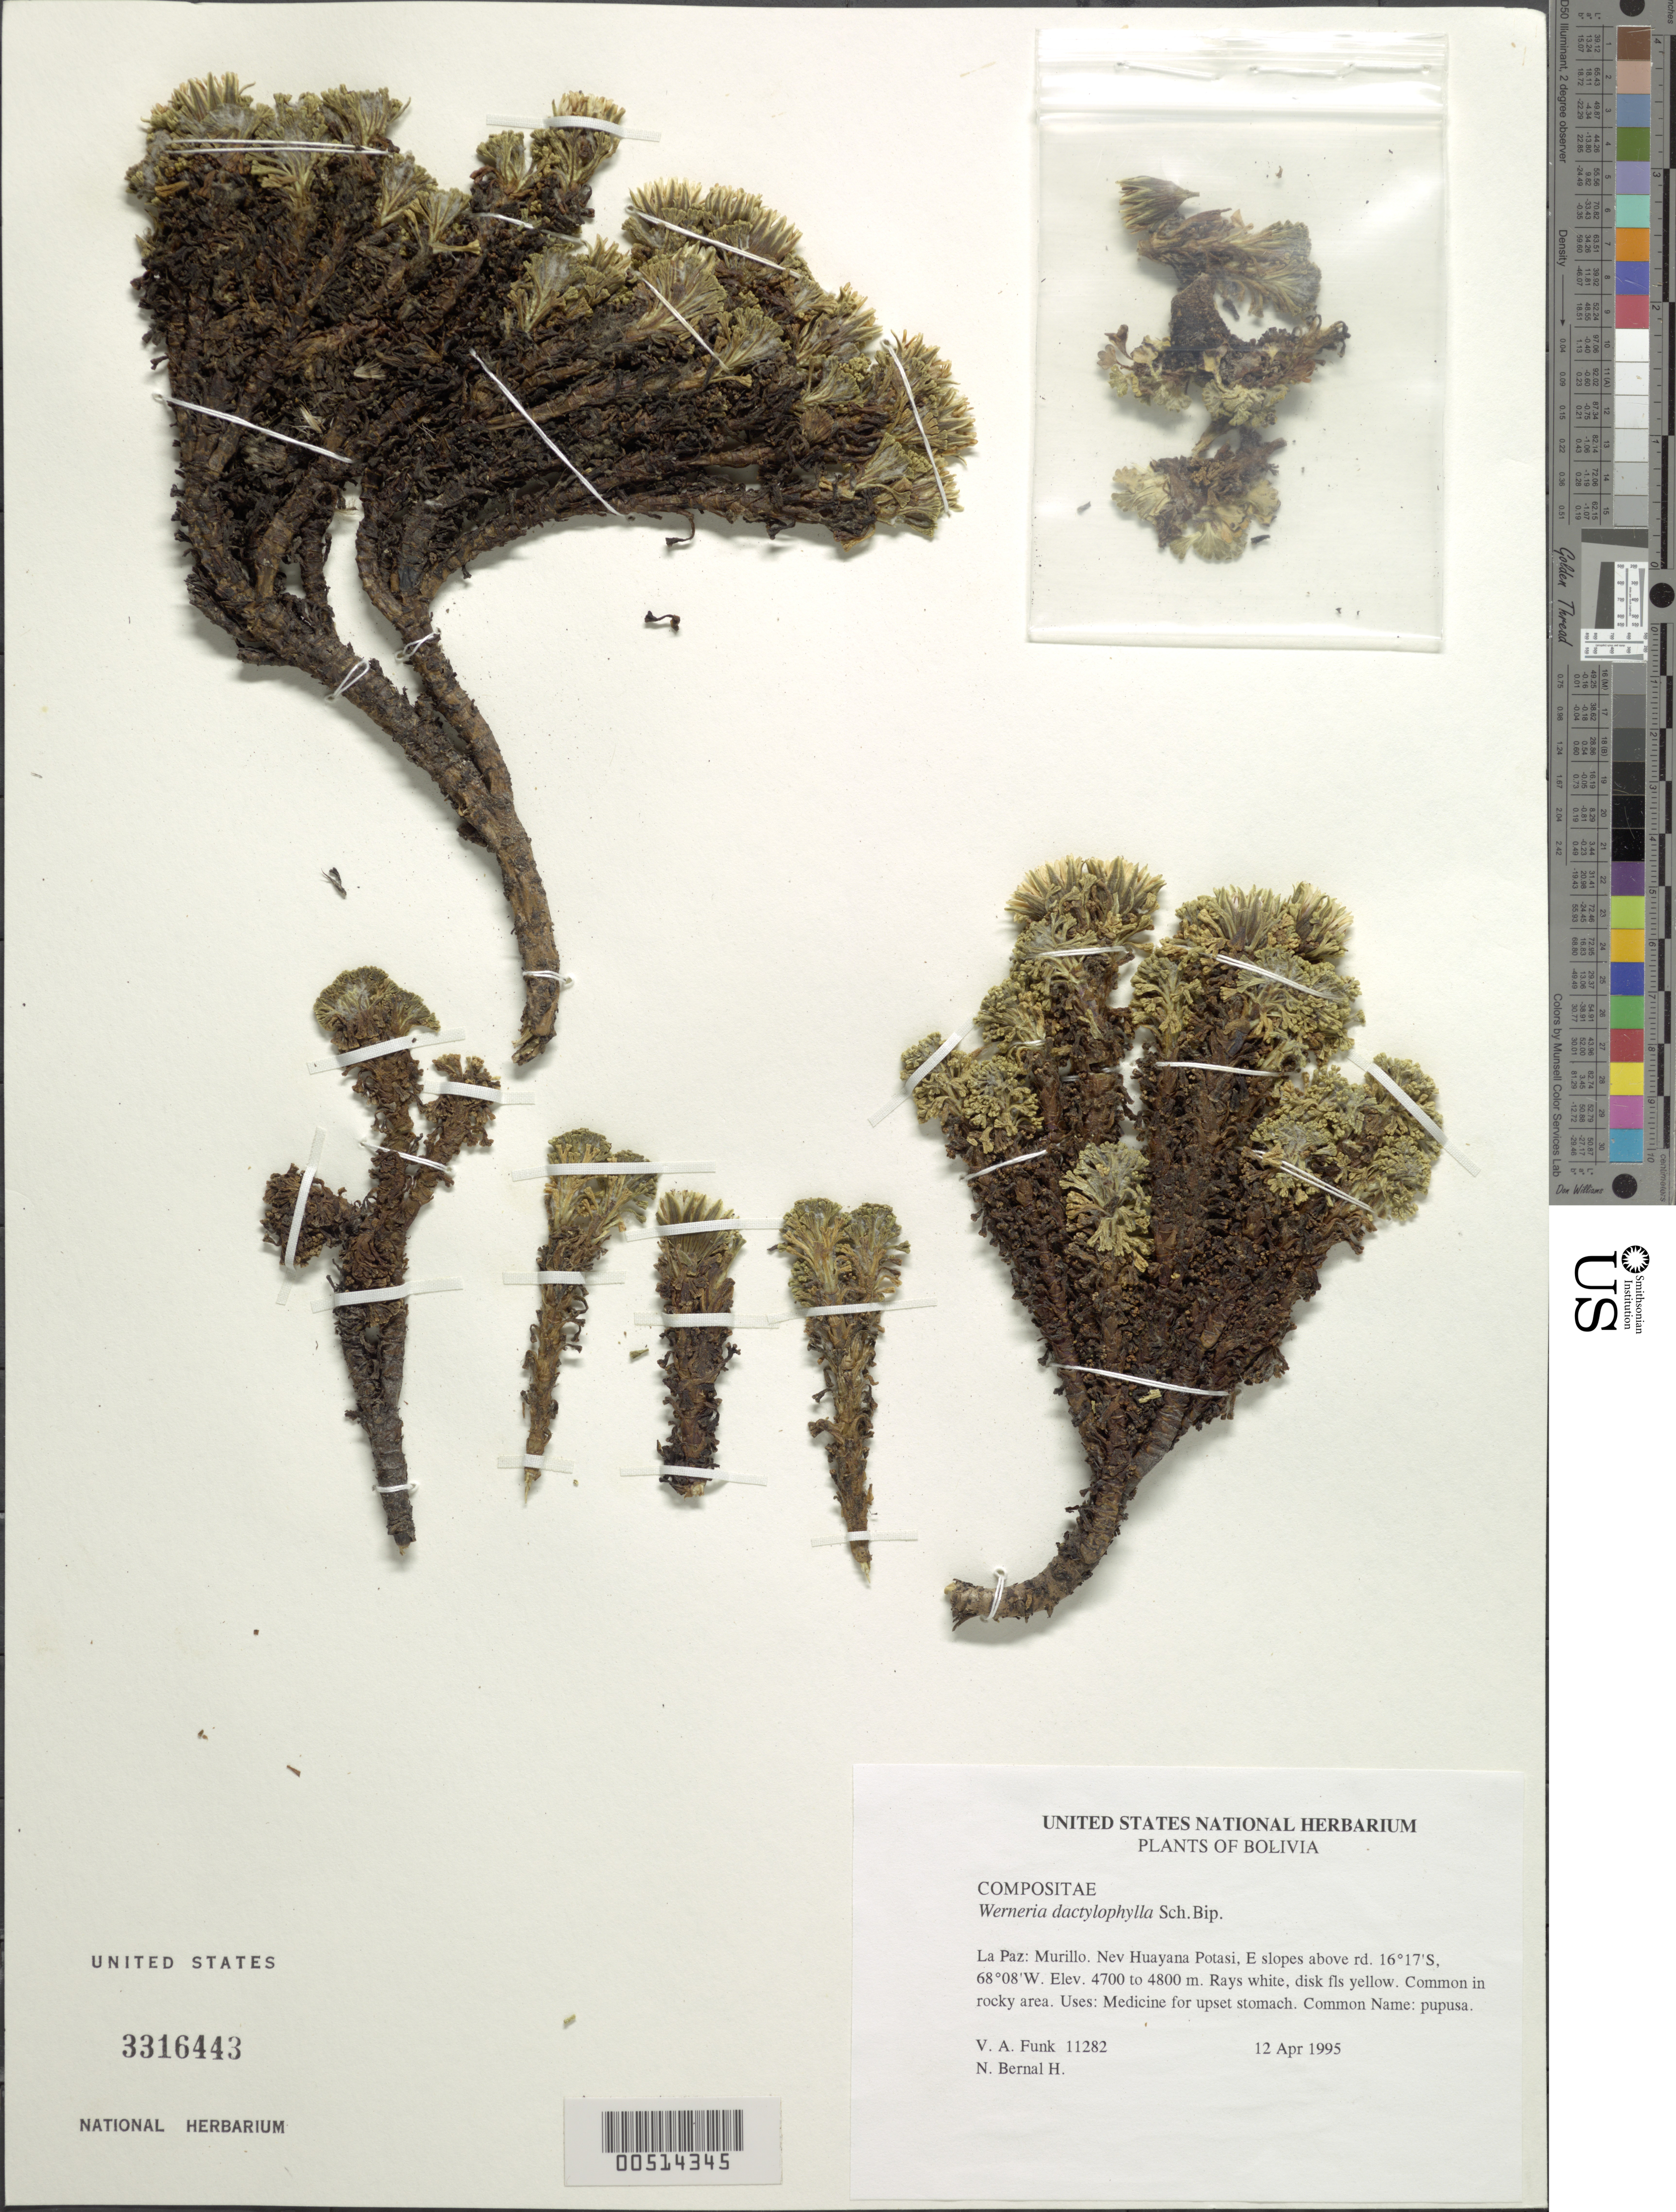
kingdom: Plantae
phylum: Tracheophyta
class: Magnoliopsida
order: Asterales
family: Asteraceae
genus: Xenophyllum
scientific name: Xenophyllum dactylophyllum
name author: (Sch. Bip.) V.A. Funk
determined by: Funk, Vicki A., (BOT), Smithsonian Institution - National Museum of Natural History (UNITED STATES)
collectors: V. Funk & N. Bernal H.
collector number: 11282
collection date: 1995-04-12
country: Bolivia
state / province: La Paz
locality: Murillo, Nev. Huayana Potasi, E slopes above rd.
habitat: Rocky area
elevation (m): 4700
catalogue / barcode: US 3316443